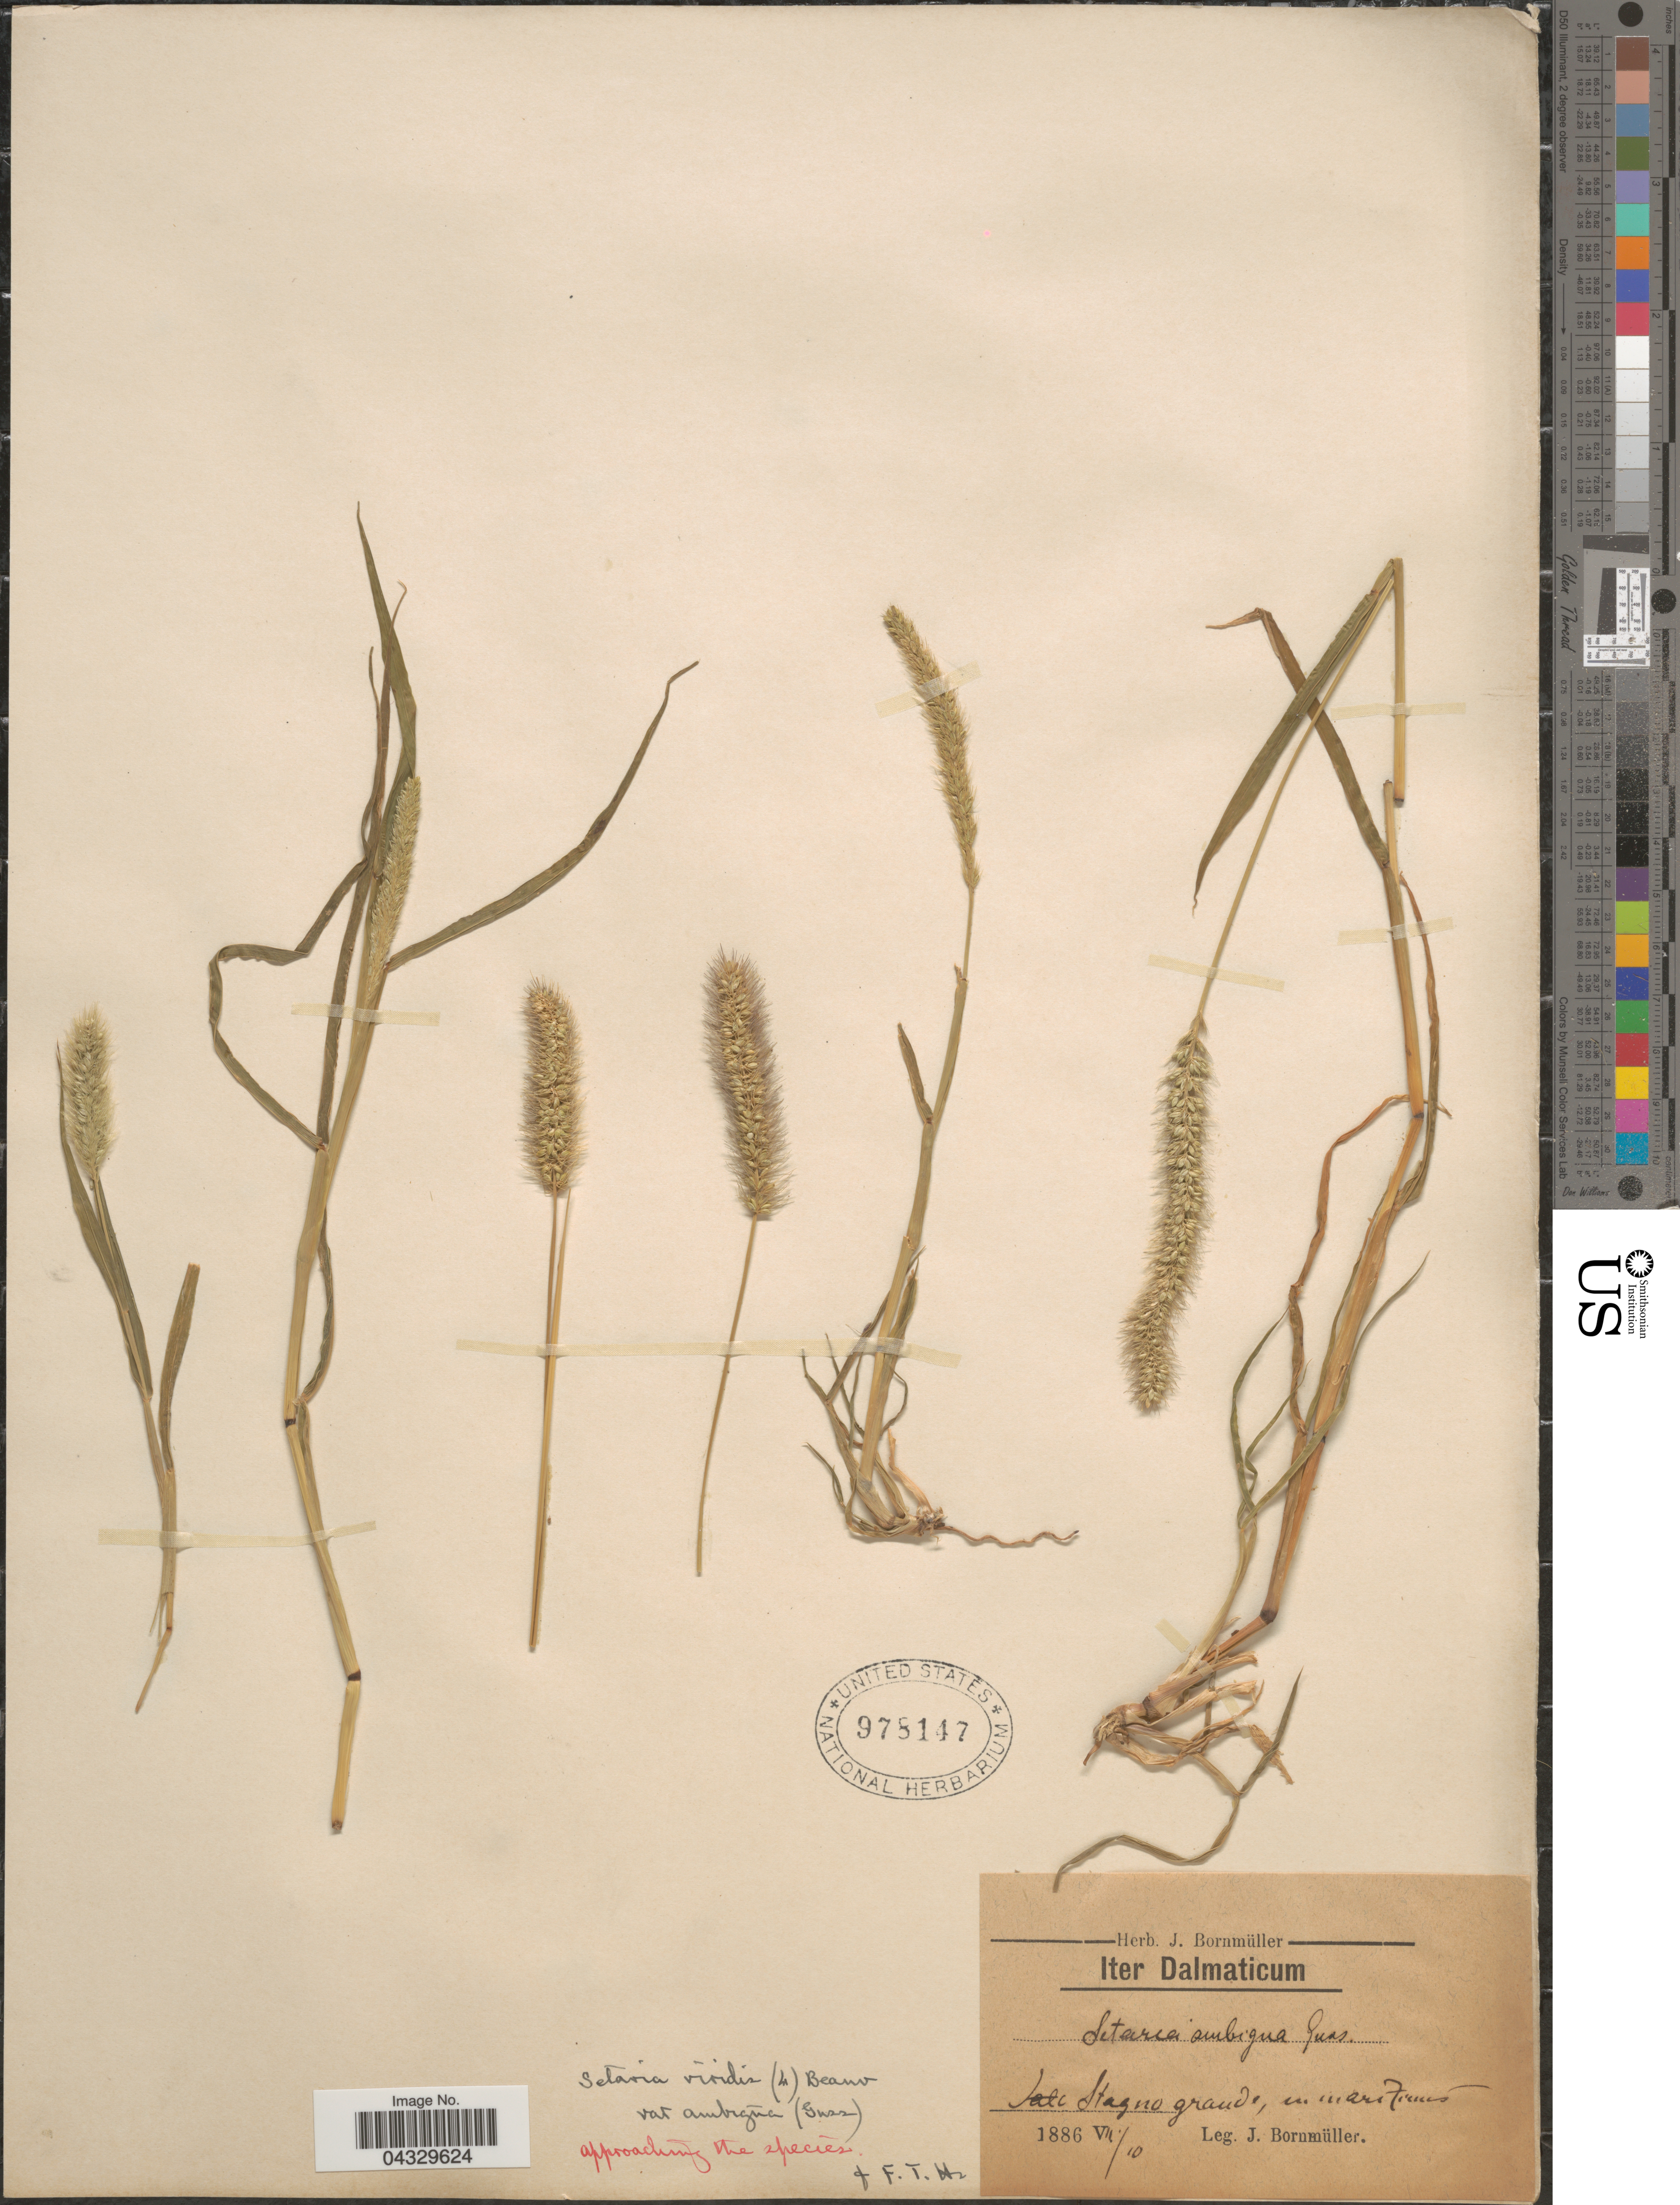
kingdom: Plantae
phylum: Tracheophyta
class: Liliopsida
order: Poales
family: Poaceae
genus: Setaria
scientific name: Setaria viridis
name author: (L.) P. Beauv.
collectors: J. Bornmüller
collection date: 1886-07-10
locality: Iter Dalmaticum. Stagno grande, en maritimes.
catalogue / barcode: US 978147